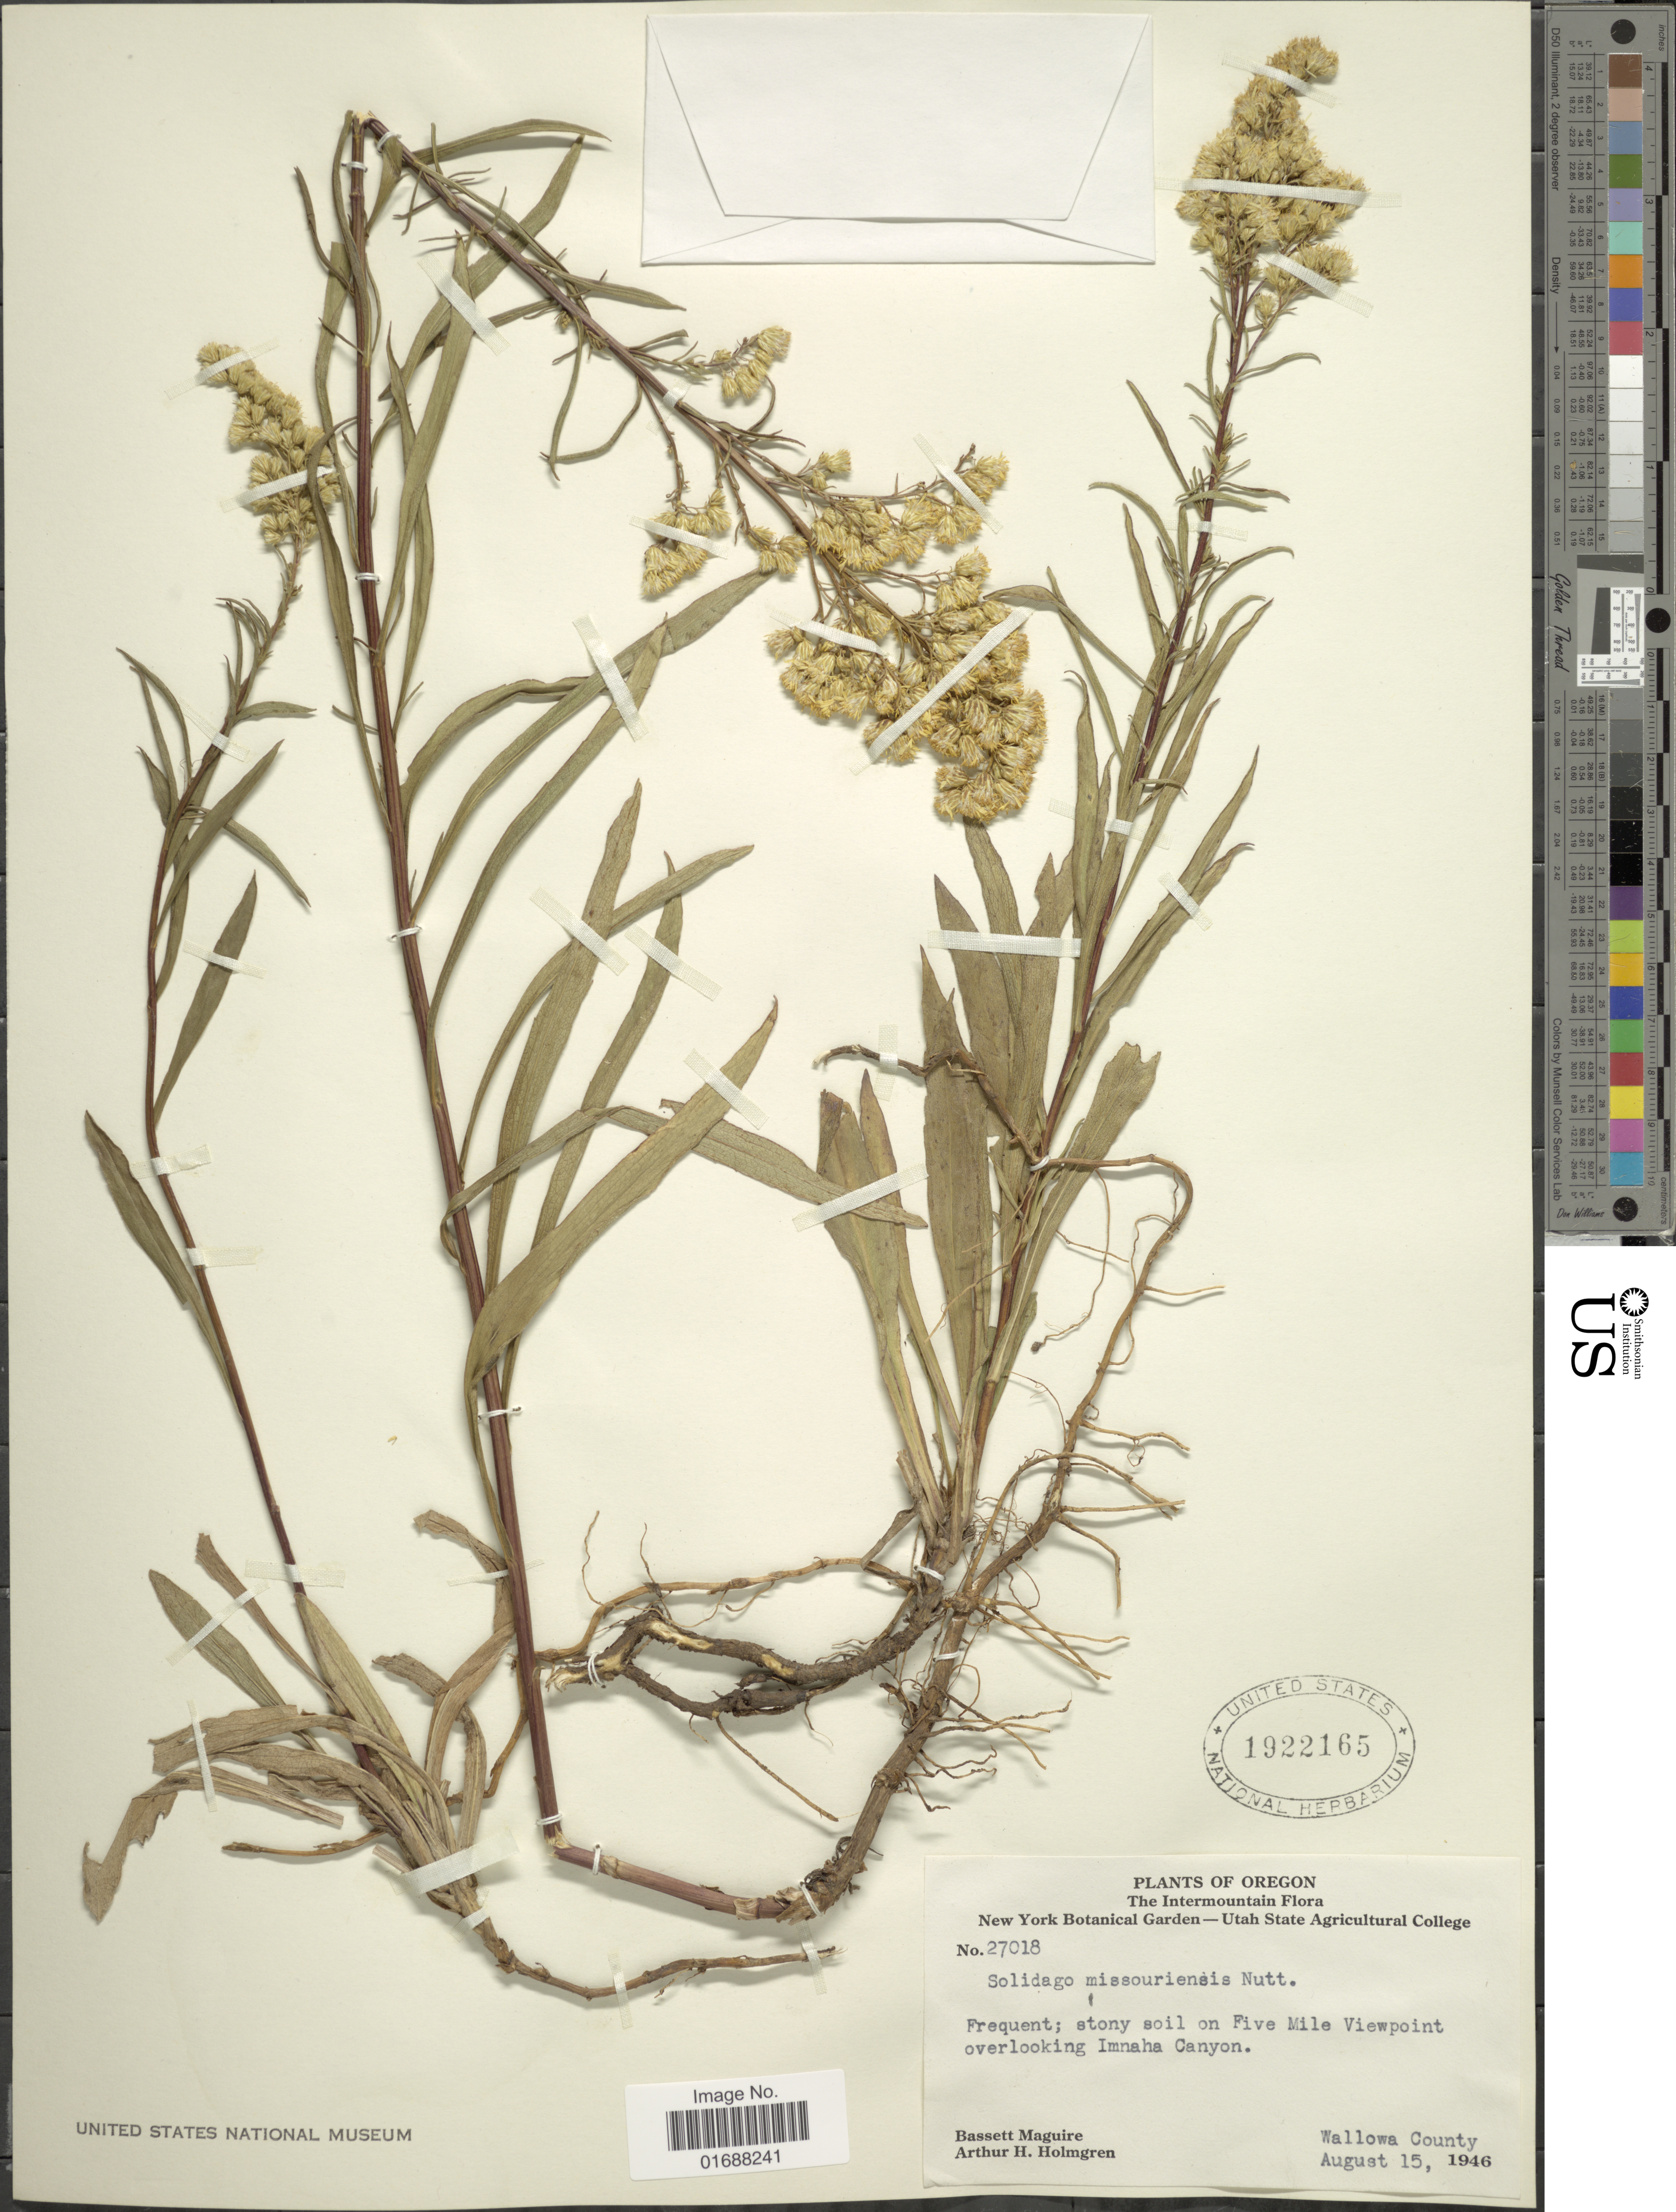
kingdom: Plantae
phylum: Tracheophyta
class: Magnoliopsida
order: Asterales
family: Asteraceae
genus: Solidago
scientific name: Solidago missouriensis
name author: Nutt.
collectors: B. Maguire & A. H. Holmgren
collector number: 27018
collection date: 1946-08-15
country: United States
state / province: Oregon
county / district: Wallowa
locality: Oregon, Intermountain, On Five Mile Viewpoint overlooking Imnaha Canyon. Wallowa County.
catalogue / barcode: US 1922165